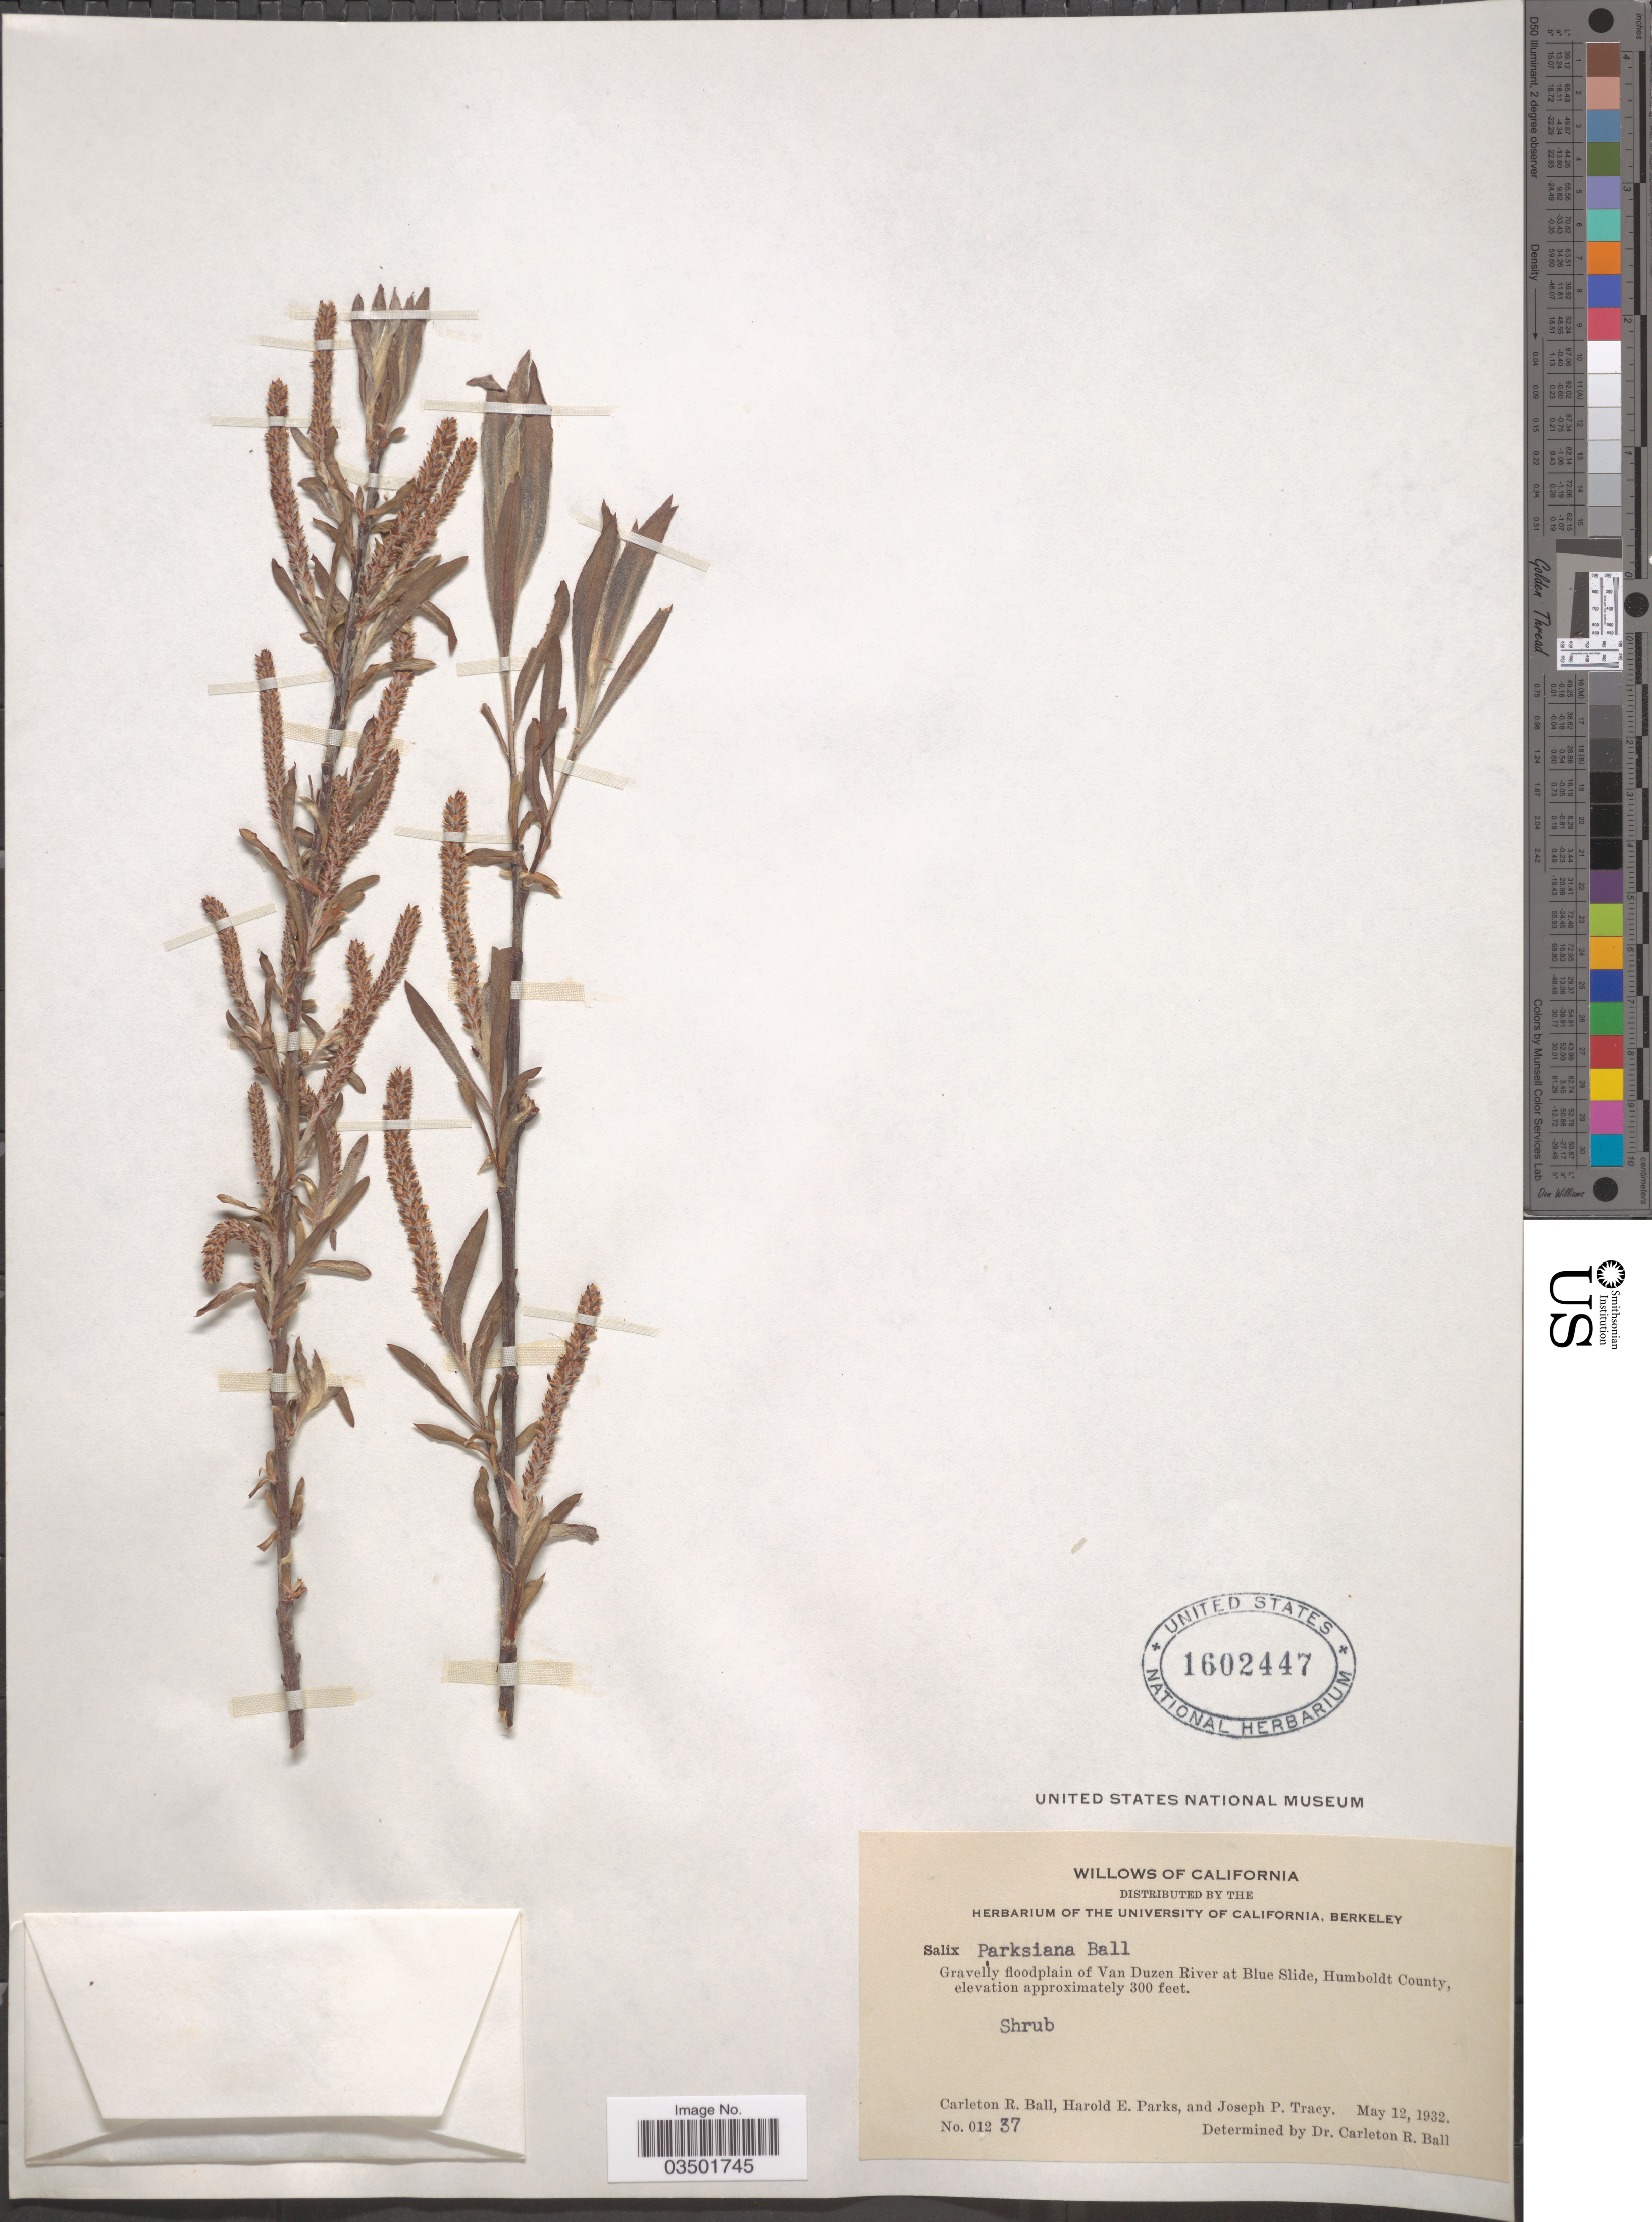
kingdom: Plantae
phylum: Tracheophyta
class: Magnoliopsida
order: Malpighiales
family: Salicaceae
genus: Salix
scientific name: Salix parksiana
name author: C.R. Ball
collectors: C. R. Ball, H. E. Parks & J. Tracy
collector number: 01237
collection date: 1932-05-12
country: United States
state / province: California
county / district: Humboldt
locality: Gravelly floodplain of Van Duzen River at Blue Slide, Humboldt County.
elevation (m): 91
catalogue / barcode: US 1602447